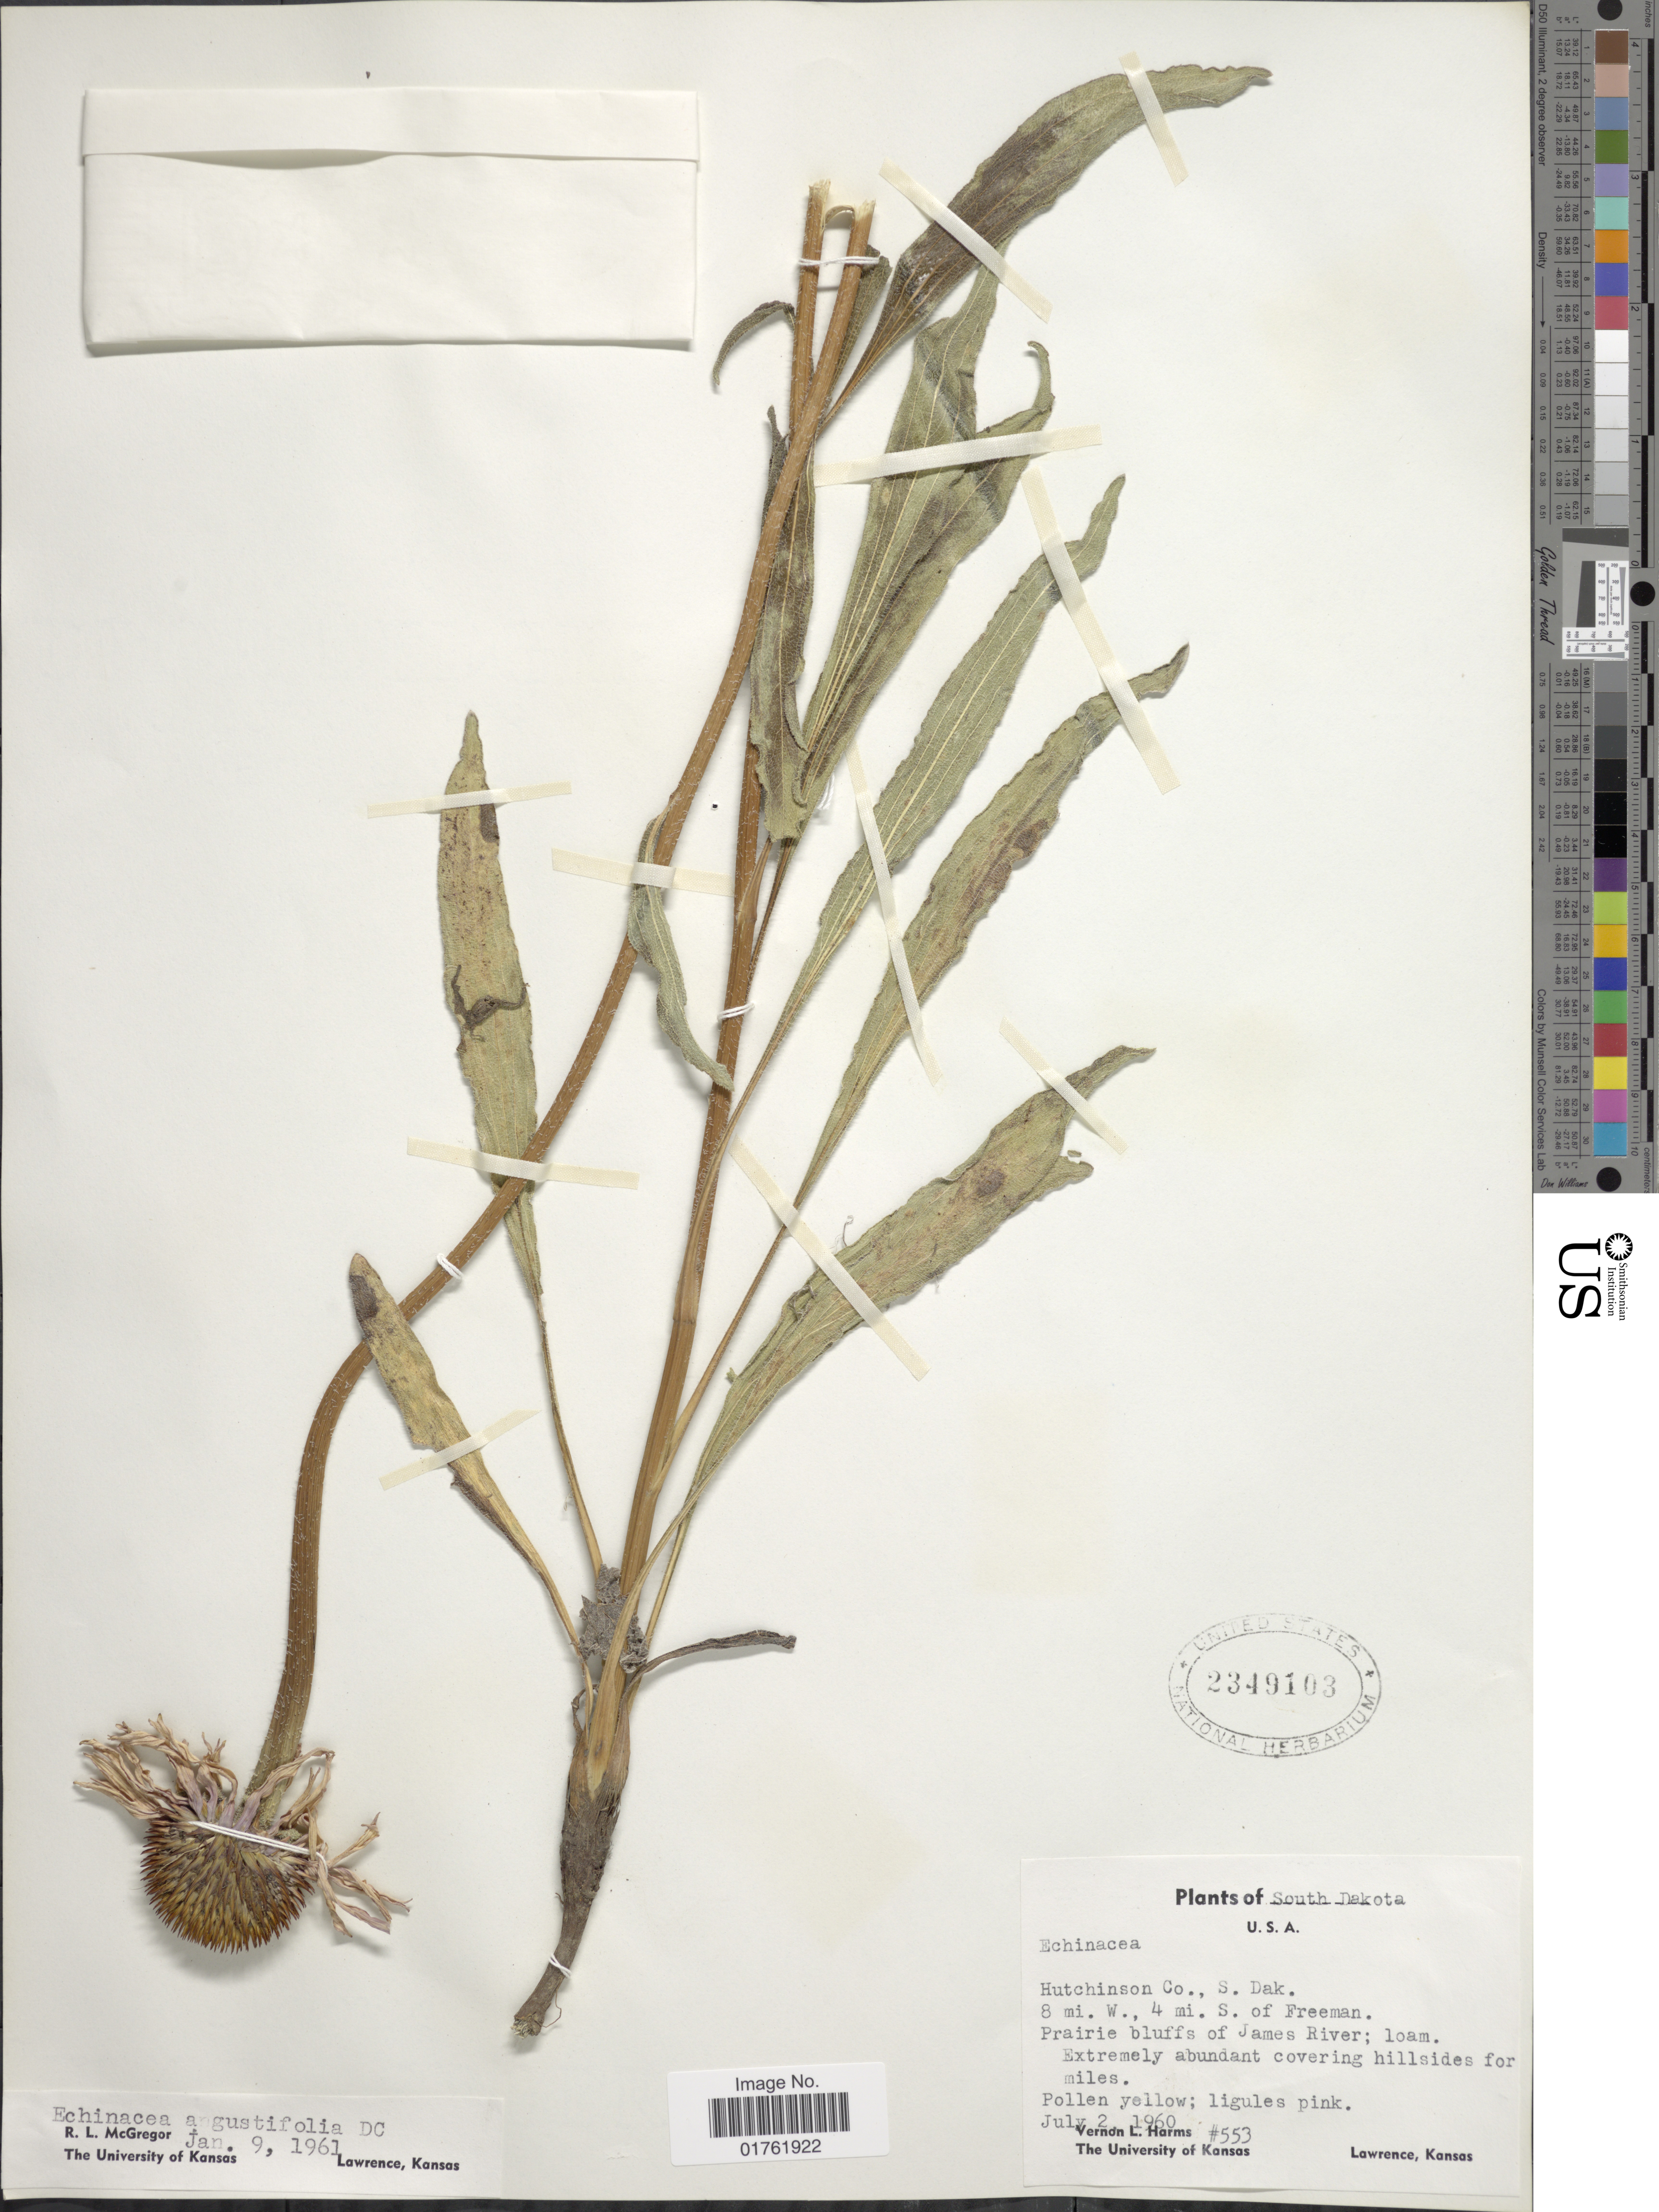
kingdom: Plantae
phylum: Tracheophyta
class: Magnoliopsida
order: Asterales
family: Asteraceae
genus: Echinacea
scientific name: Echinacea angustifolia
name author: DC.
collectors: V. Harms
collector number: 553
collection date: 1960-07-02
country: United States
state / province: South Dakota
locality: Hutchison Co., 8 mi W., 4 mi. S. of Freeman. Prairie bluffs of James River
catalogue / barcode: US 2349103